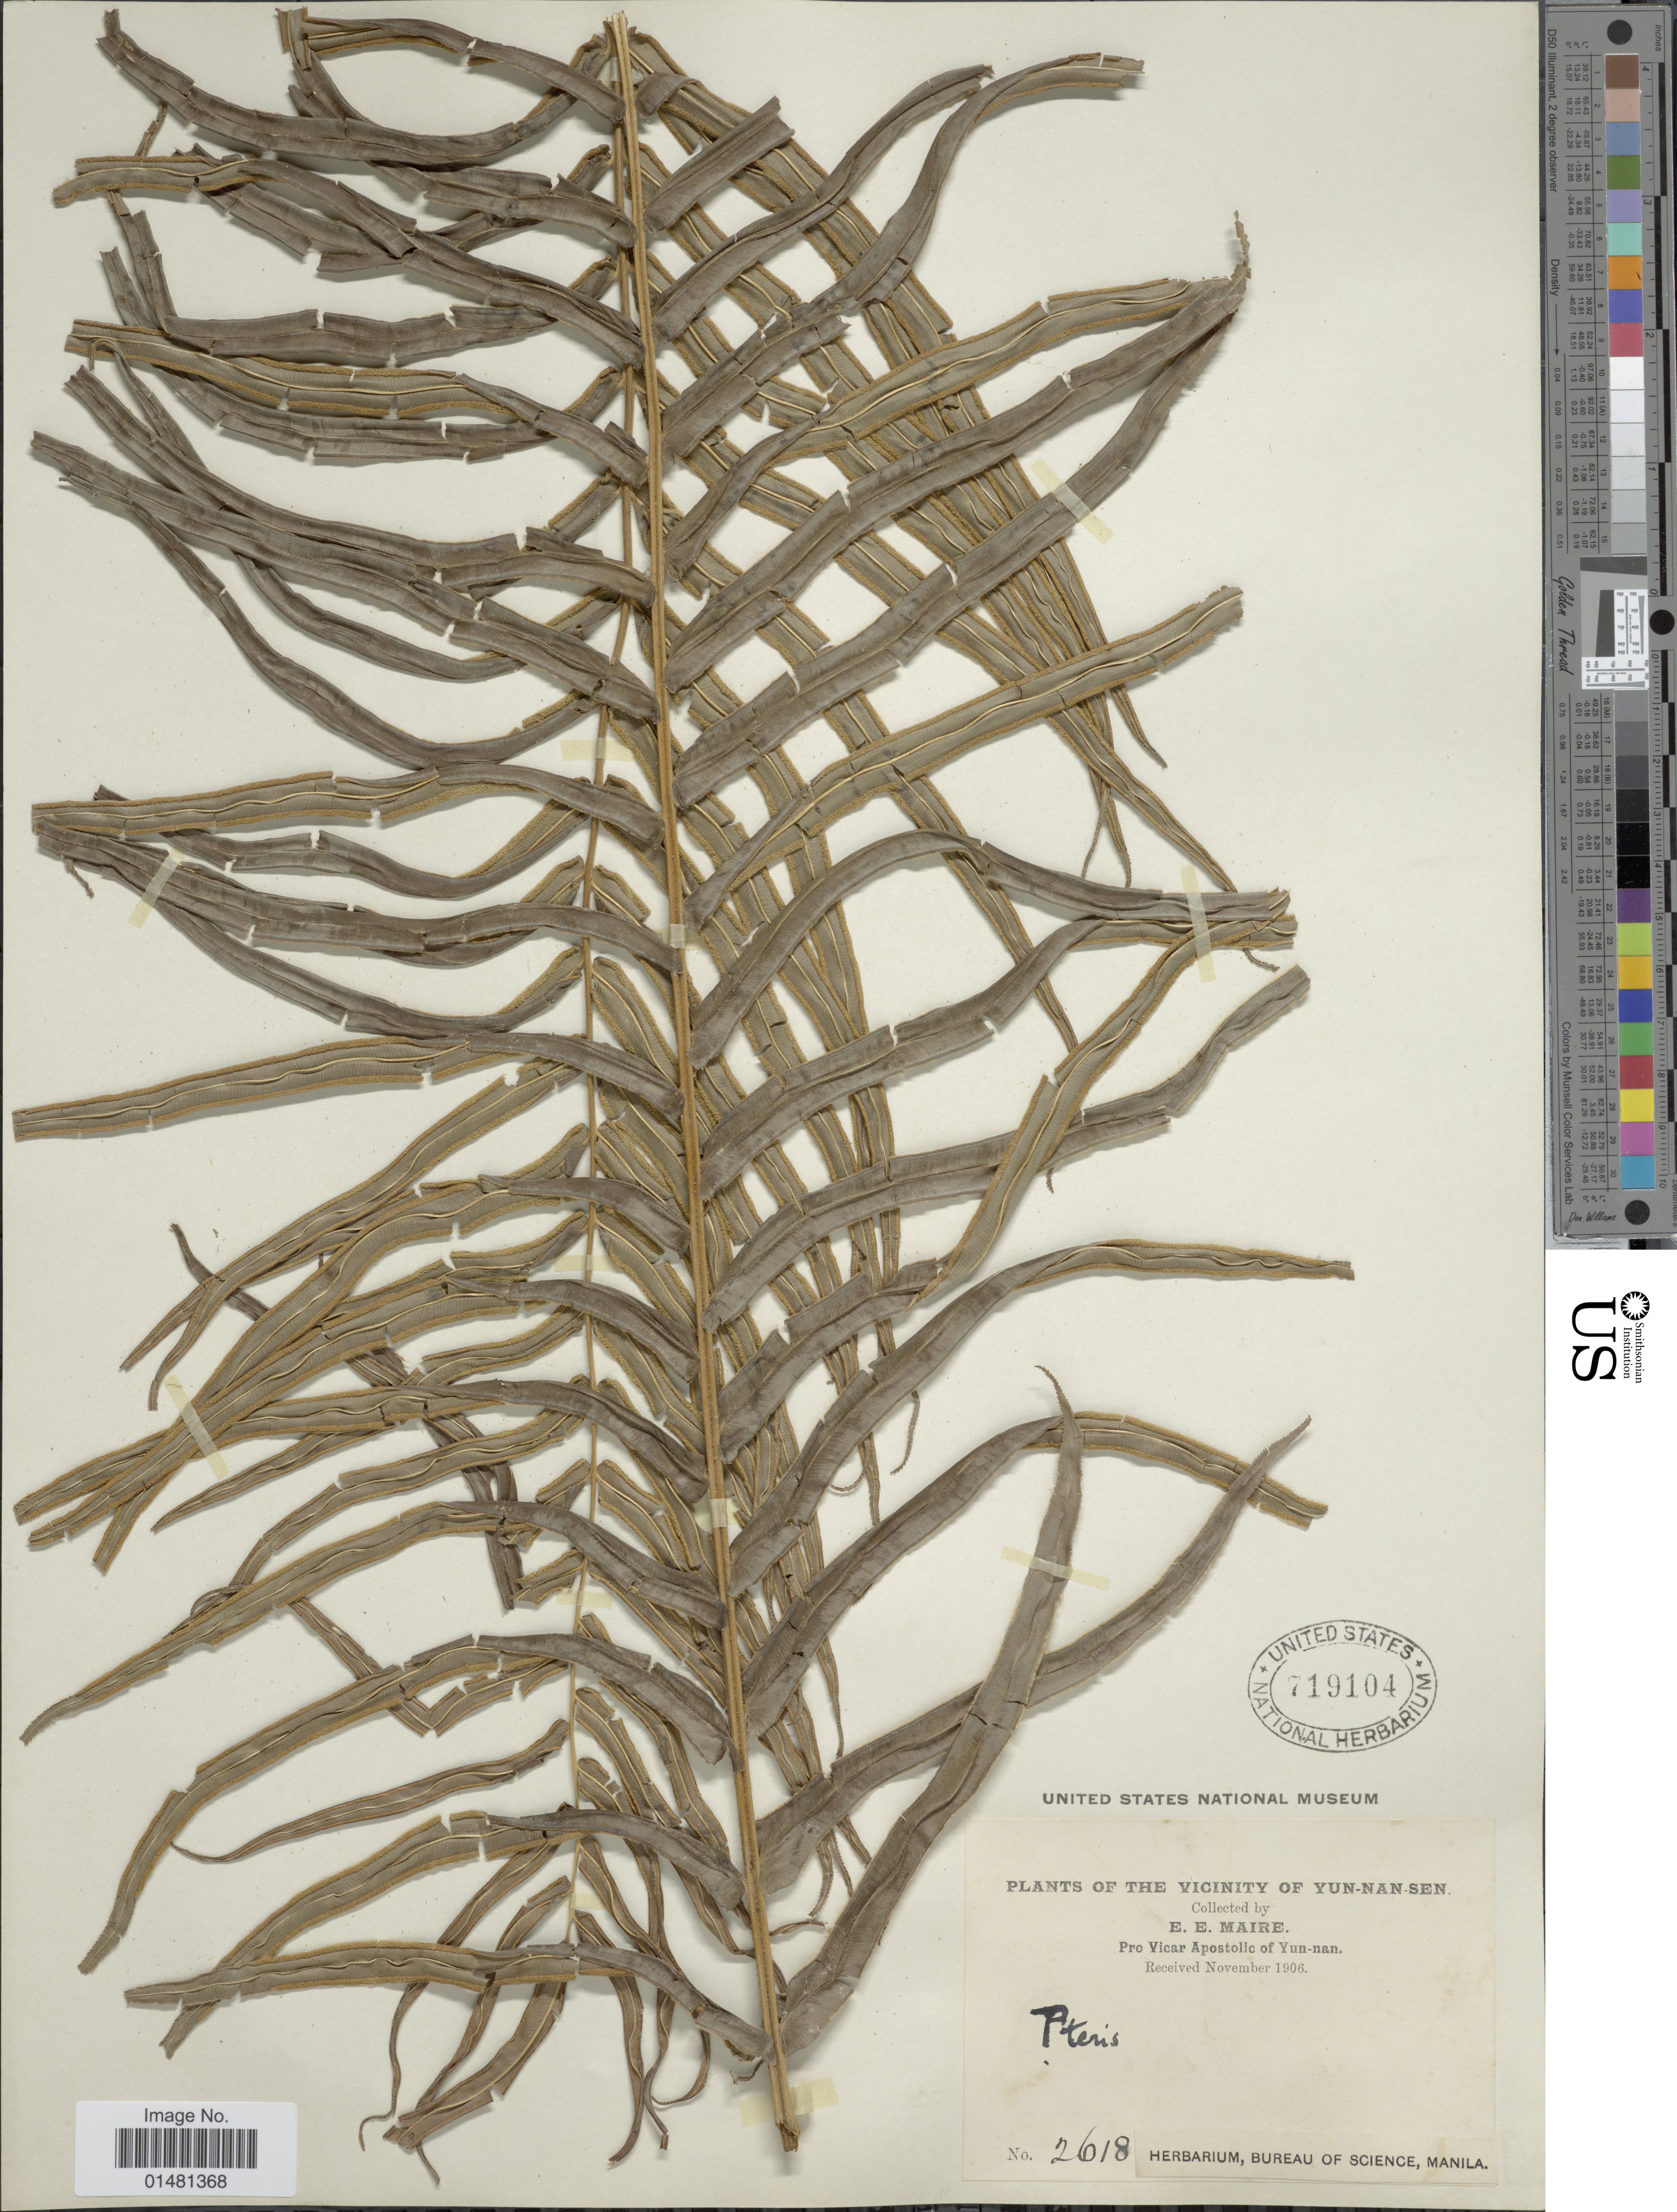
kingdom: Plantae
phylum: Tracheophyta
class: Polypodiopsida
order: Polypodiales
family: Pteridaceae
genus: Pteris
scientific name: Pteris vittata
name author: L.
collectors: E. E. Maire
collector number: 2618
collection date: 1906-11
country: China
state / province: Yunnan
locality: The vicinity of Yun-nan-Sen, Pro Vicar Apostolic of Yun-nan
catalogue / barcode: US 719104